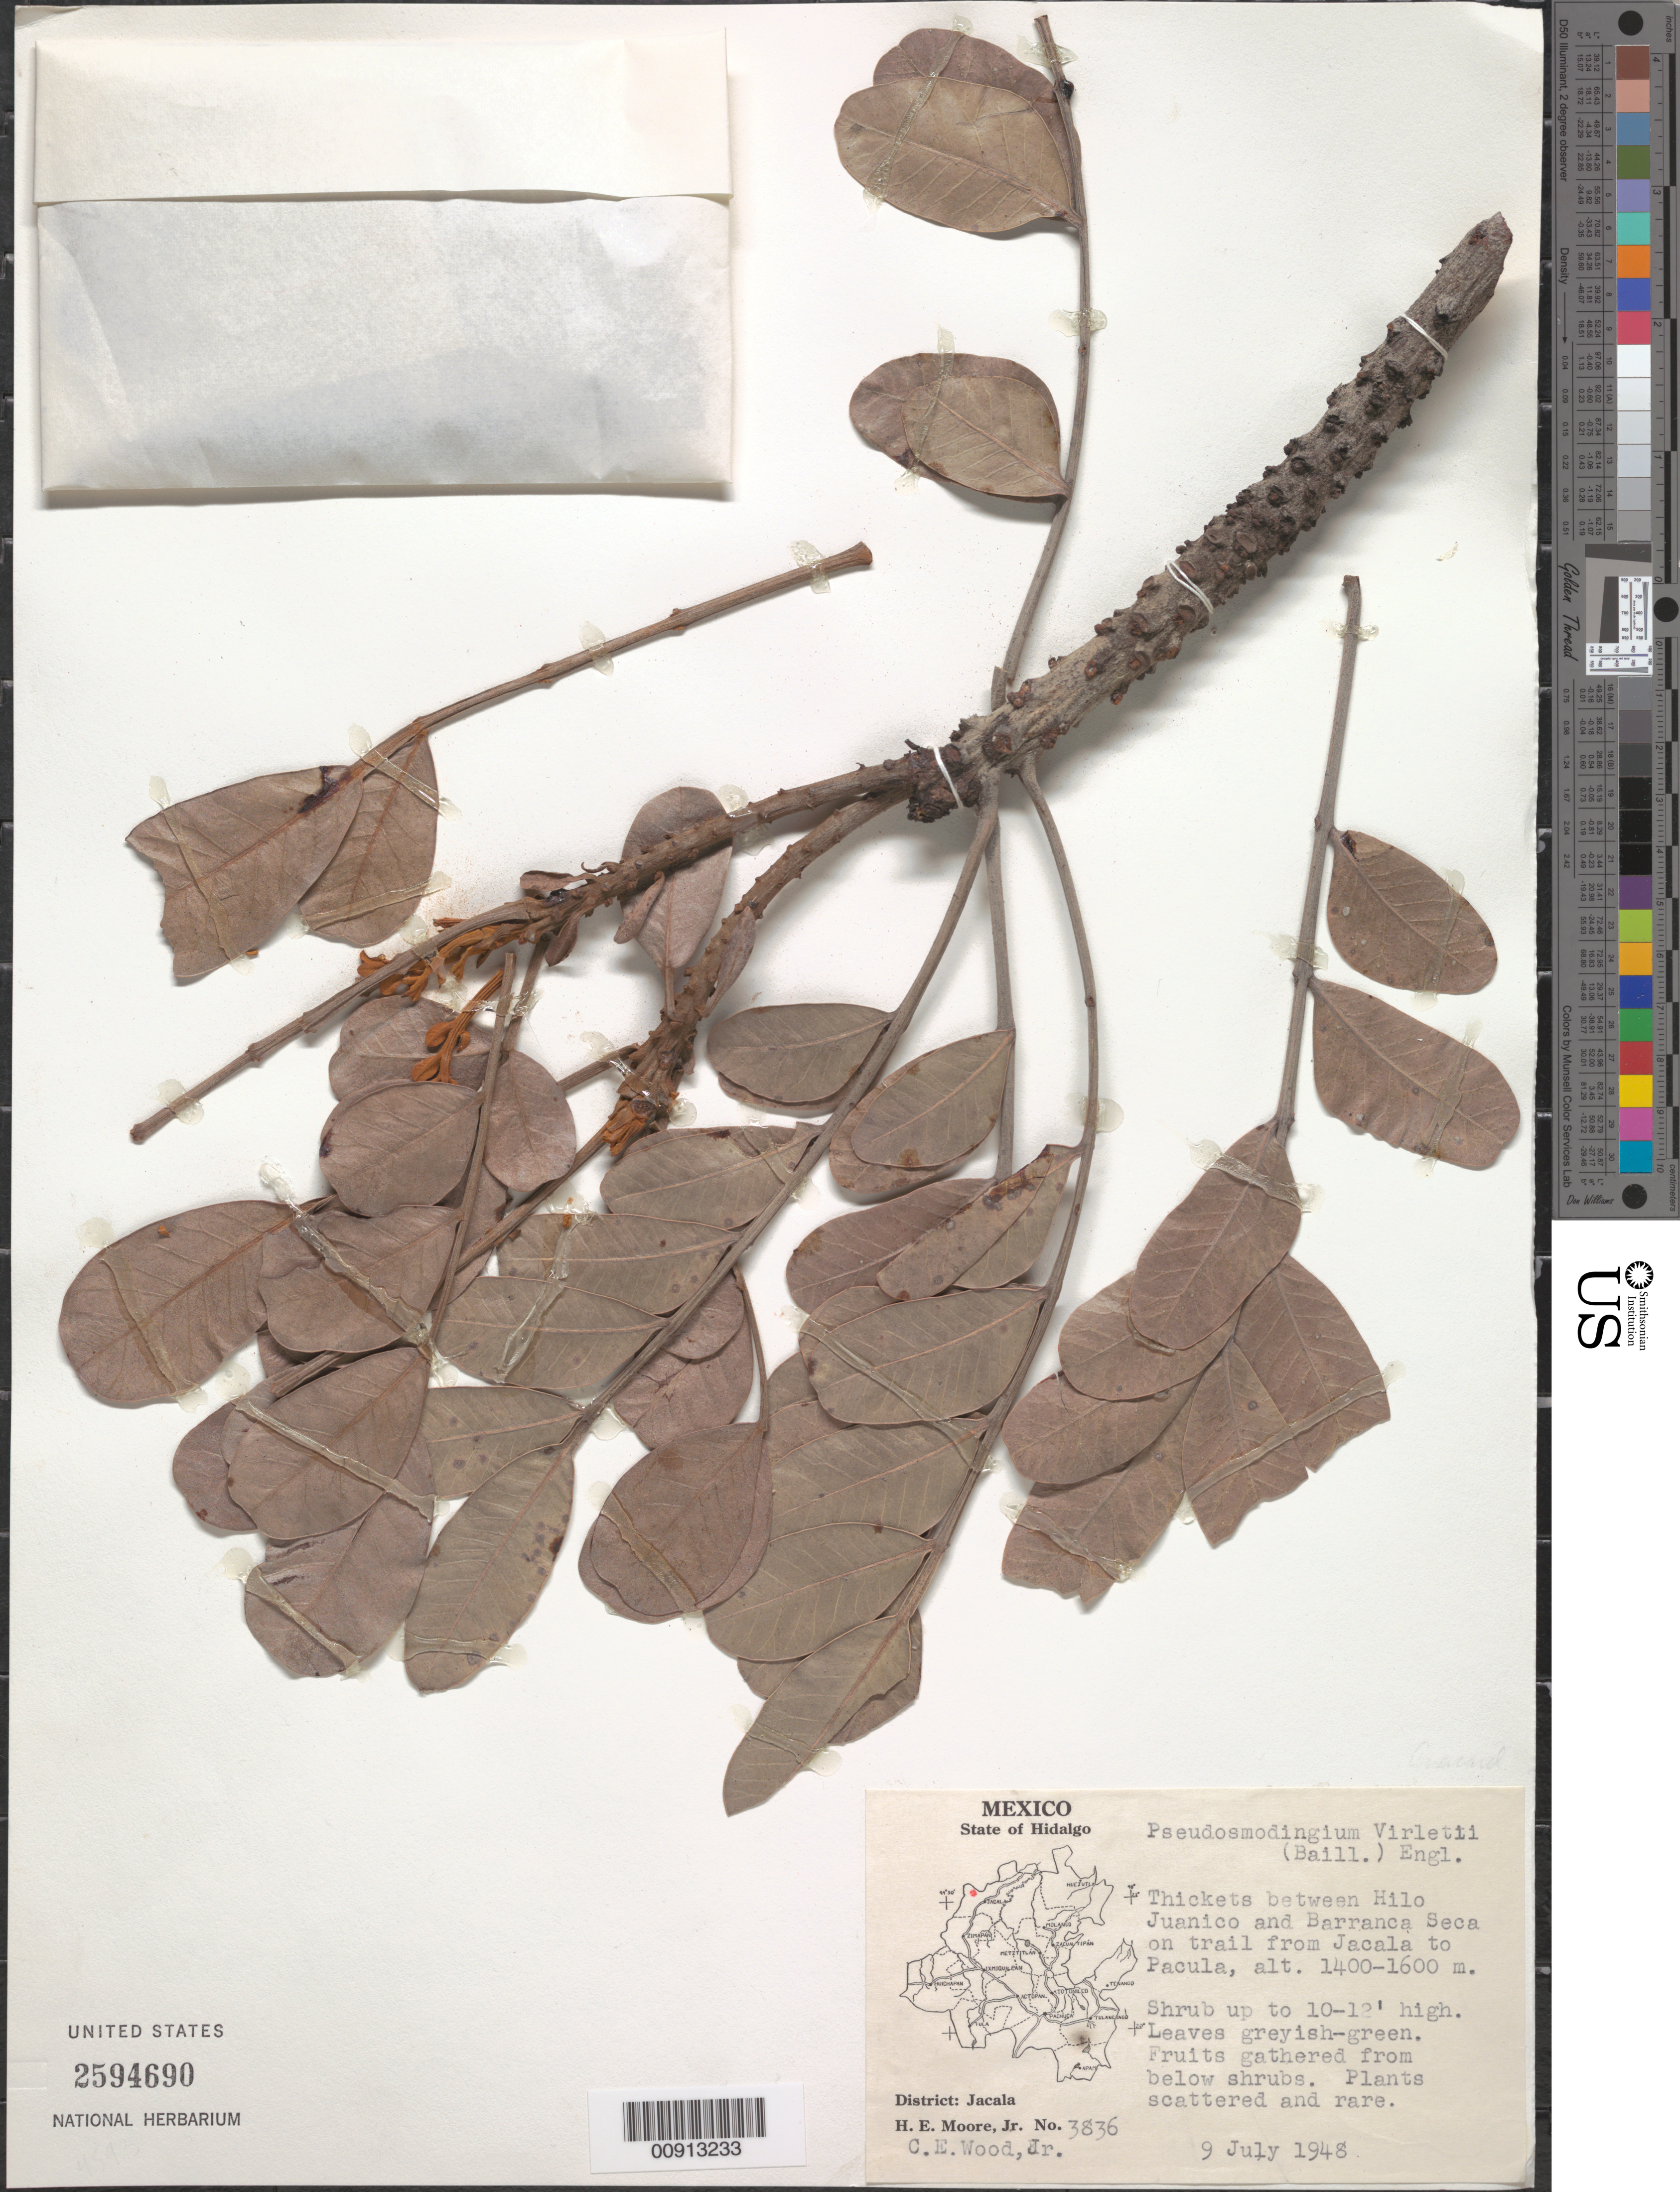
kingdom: Plantae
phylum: Tracheophyta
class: Magnoliopsida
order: Sapindales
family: Anacardiaceae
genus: Pseudosmodingium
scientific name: Pseudosmodingium virletii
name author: (Baill.) Engl.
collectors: H. E. Moore & C. Wood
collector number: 3836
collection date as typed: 09 Jul 1948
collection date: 1948-07-09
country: Mexico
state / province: Hidalgo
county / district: Jacala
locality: Thickets between Hilo Juanico and Barranca Seca on trail from Jacala to Pacula.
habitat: Thickets.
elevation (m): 1600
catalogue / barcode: US 2594690